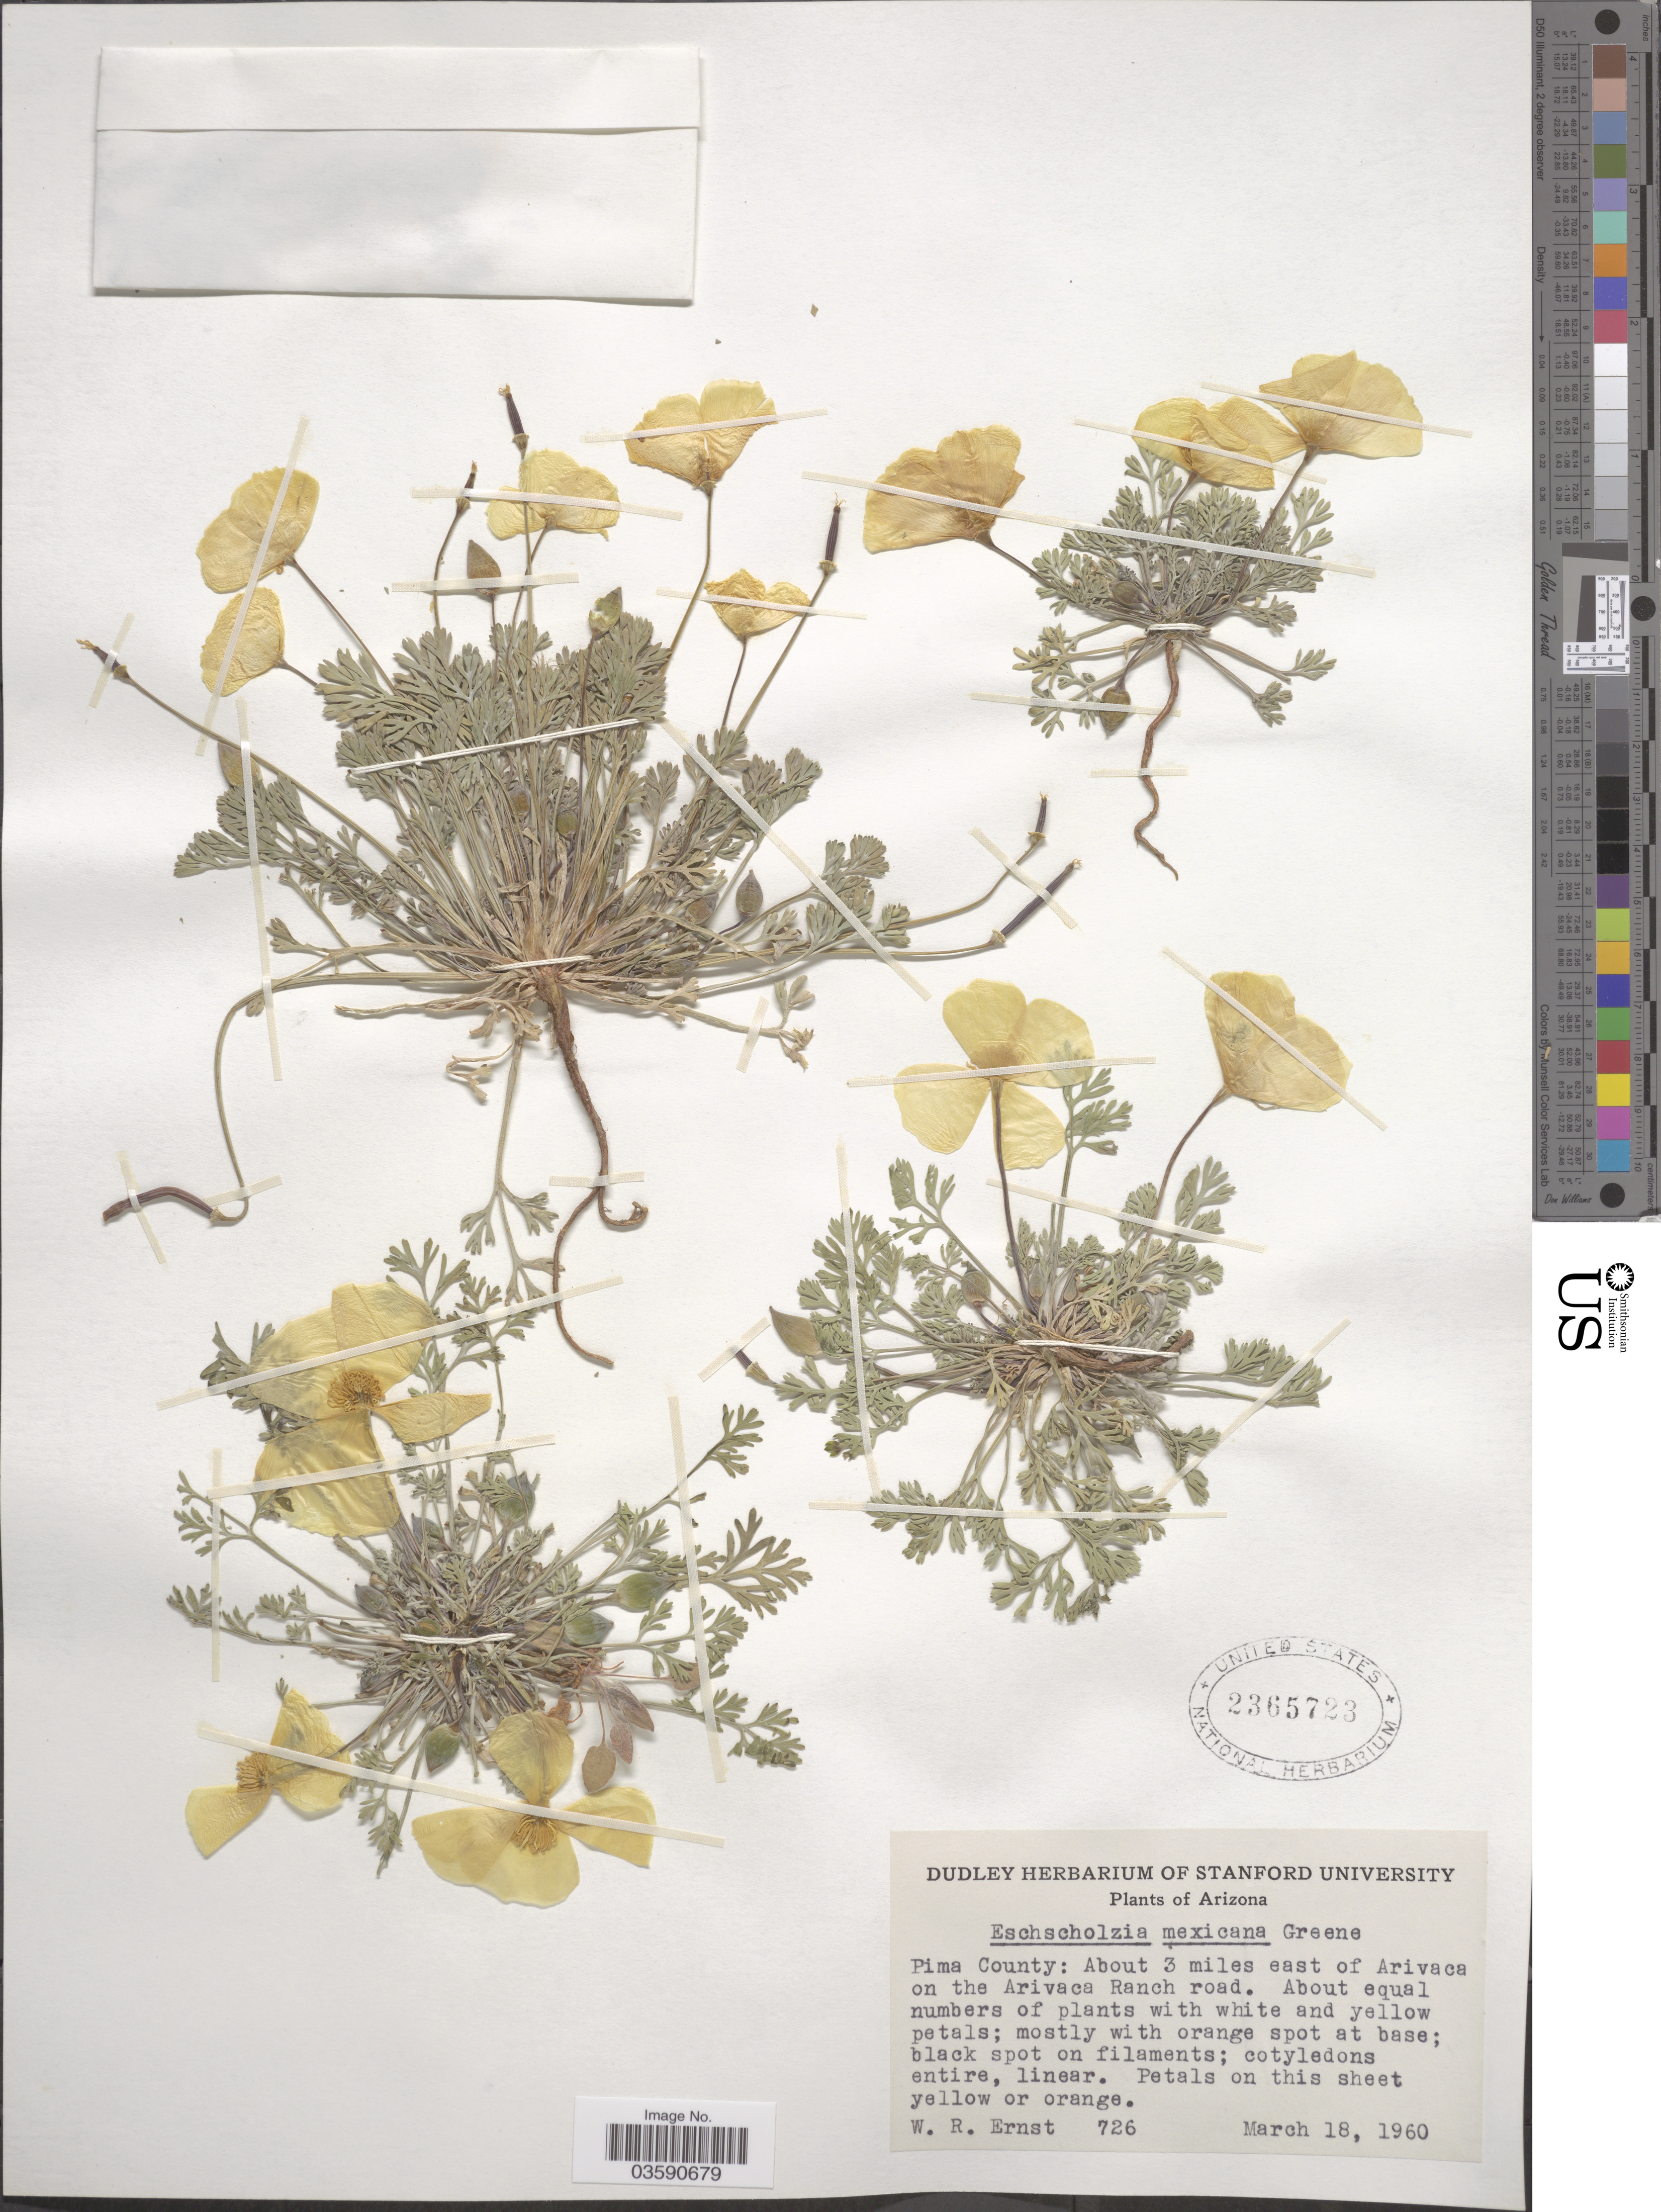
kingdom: Plantae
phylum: Tracheophyta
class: Magnoliopsida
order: Ranunculales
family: Papaveraceae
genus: Eschscholzia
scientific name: Eschscholzia mexicana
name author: Greene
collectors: W. R. Ernst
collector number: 726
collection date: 1960-03-18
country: United States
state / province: Arizona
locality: Pima County: About 3 miles east of Arivaca on the Arivaca Ranch road.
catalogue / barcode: US 2365723